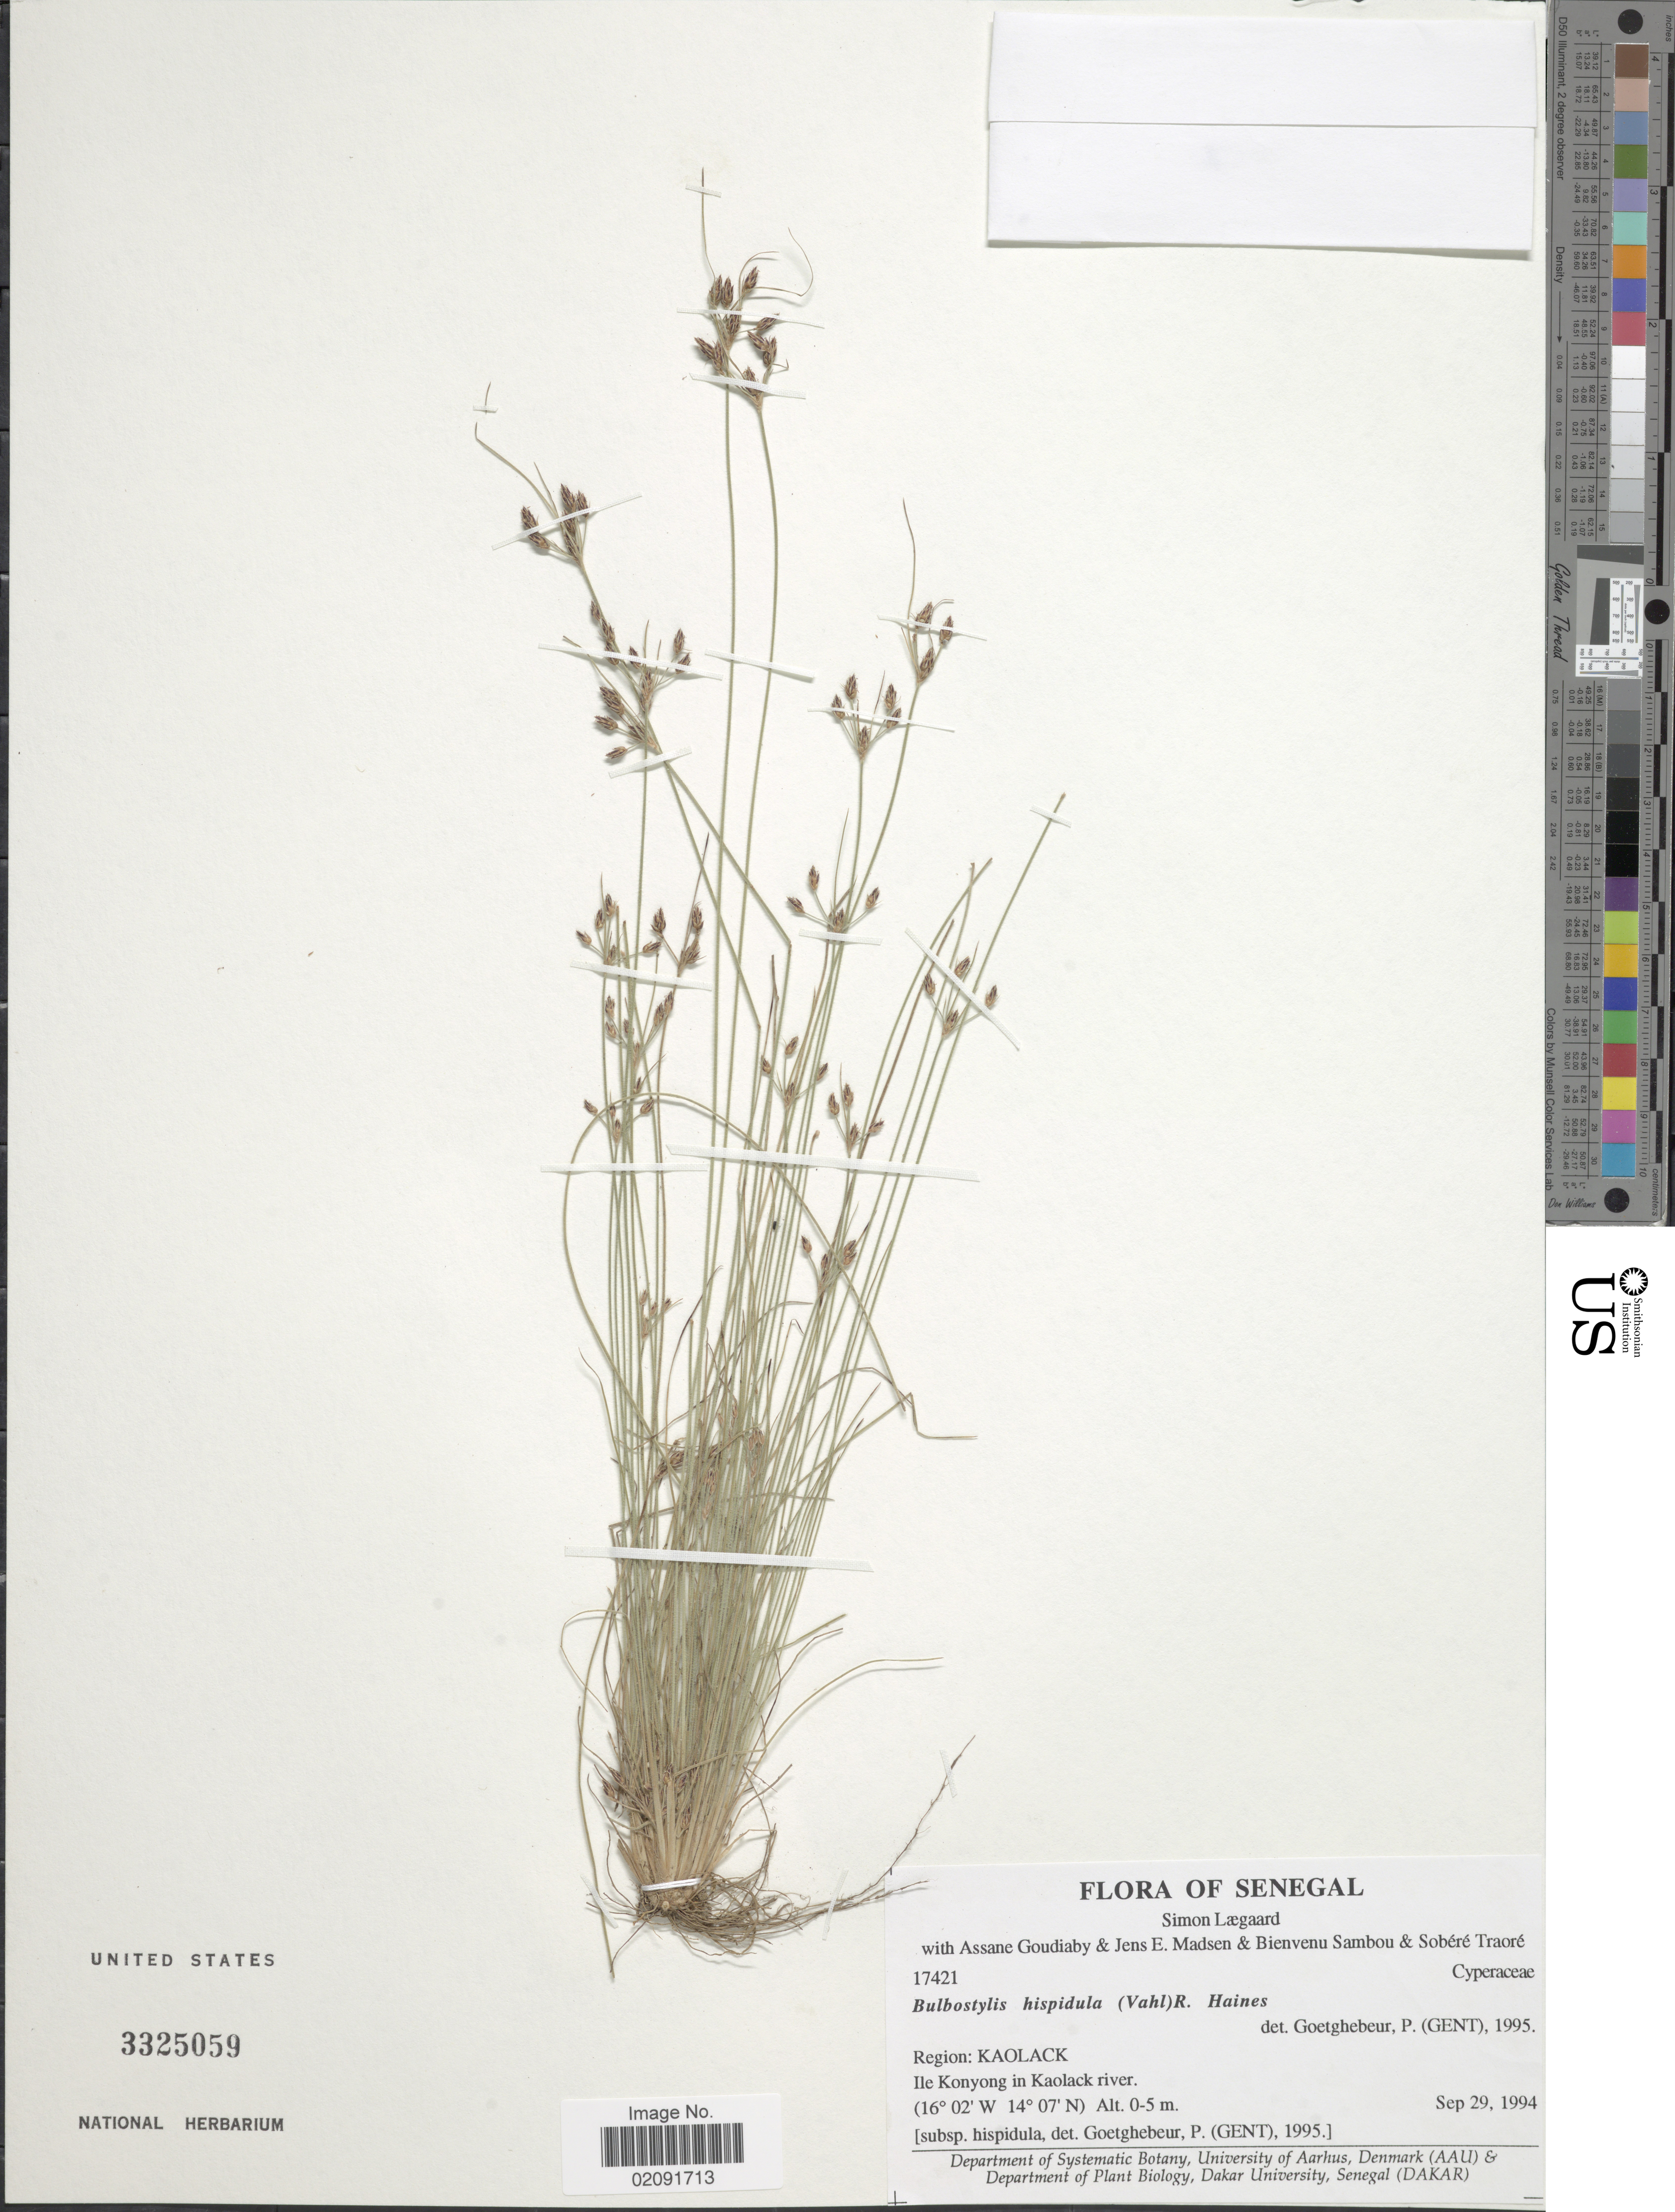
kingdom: Plantae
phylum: Tracheophyta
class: Liliopsida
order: Poales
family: Cyperaceae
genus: Bulbostylis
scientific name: Bulbostylis hispidula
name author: (Vahl) R.W. Haines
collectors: S. Lægaard, A. Goudiaby, J. E. Madsen & B. Sambou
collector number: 17421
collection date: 1994-09-29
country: Senegal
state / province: Kaolack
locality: Ile Konyong in Kaolack river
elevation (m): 0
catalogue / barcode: US 3325059